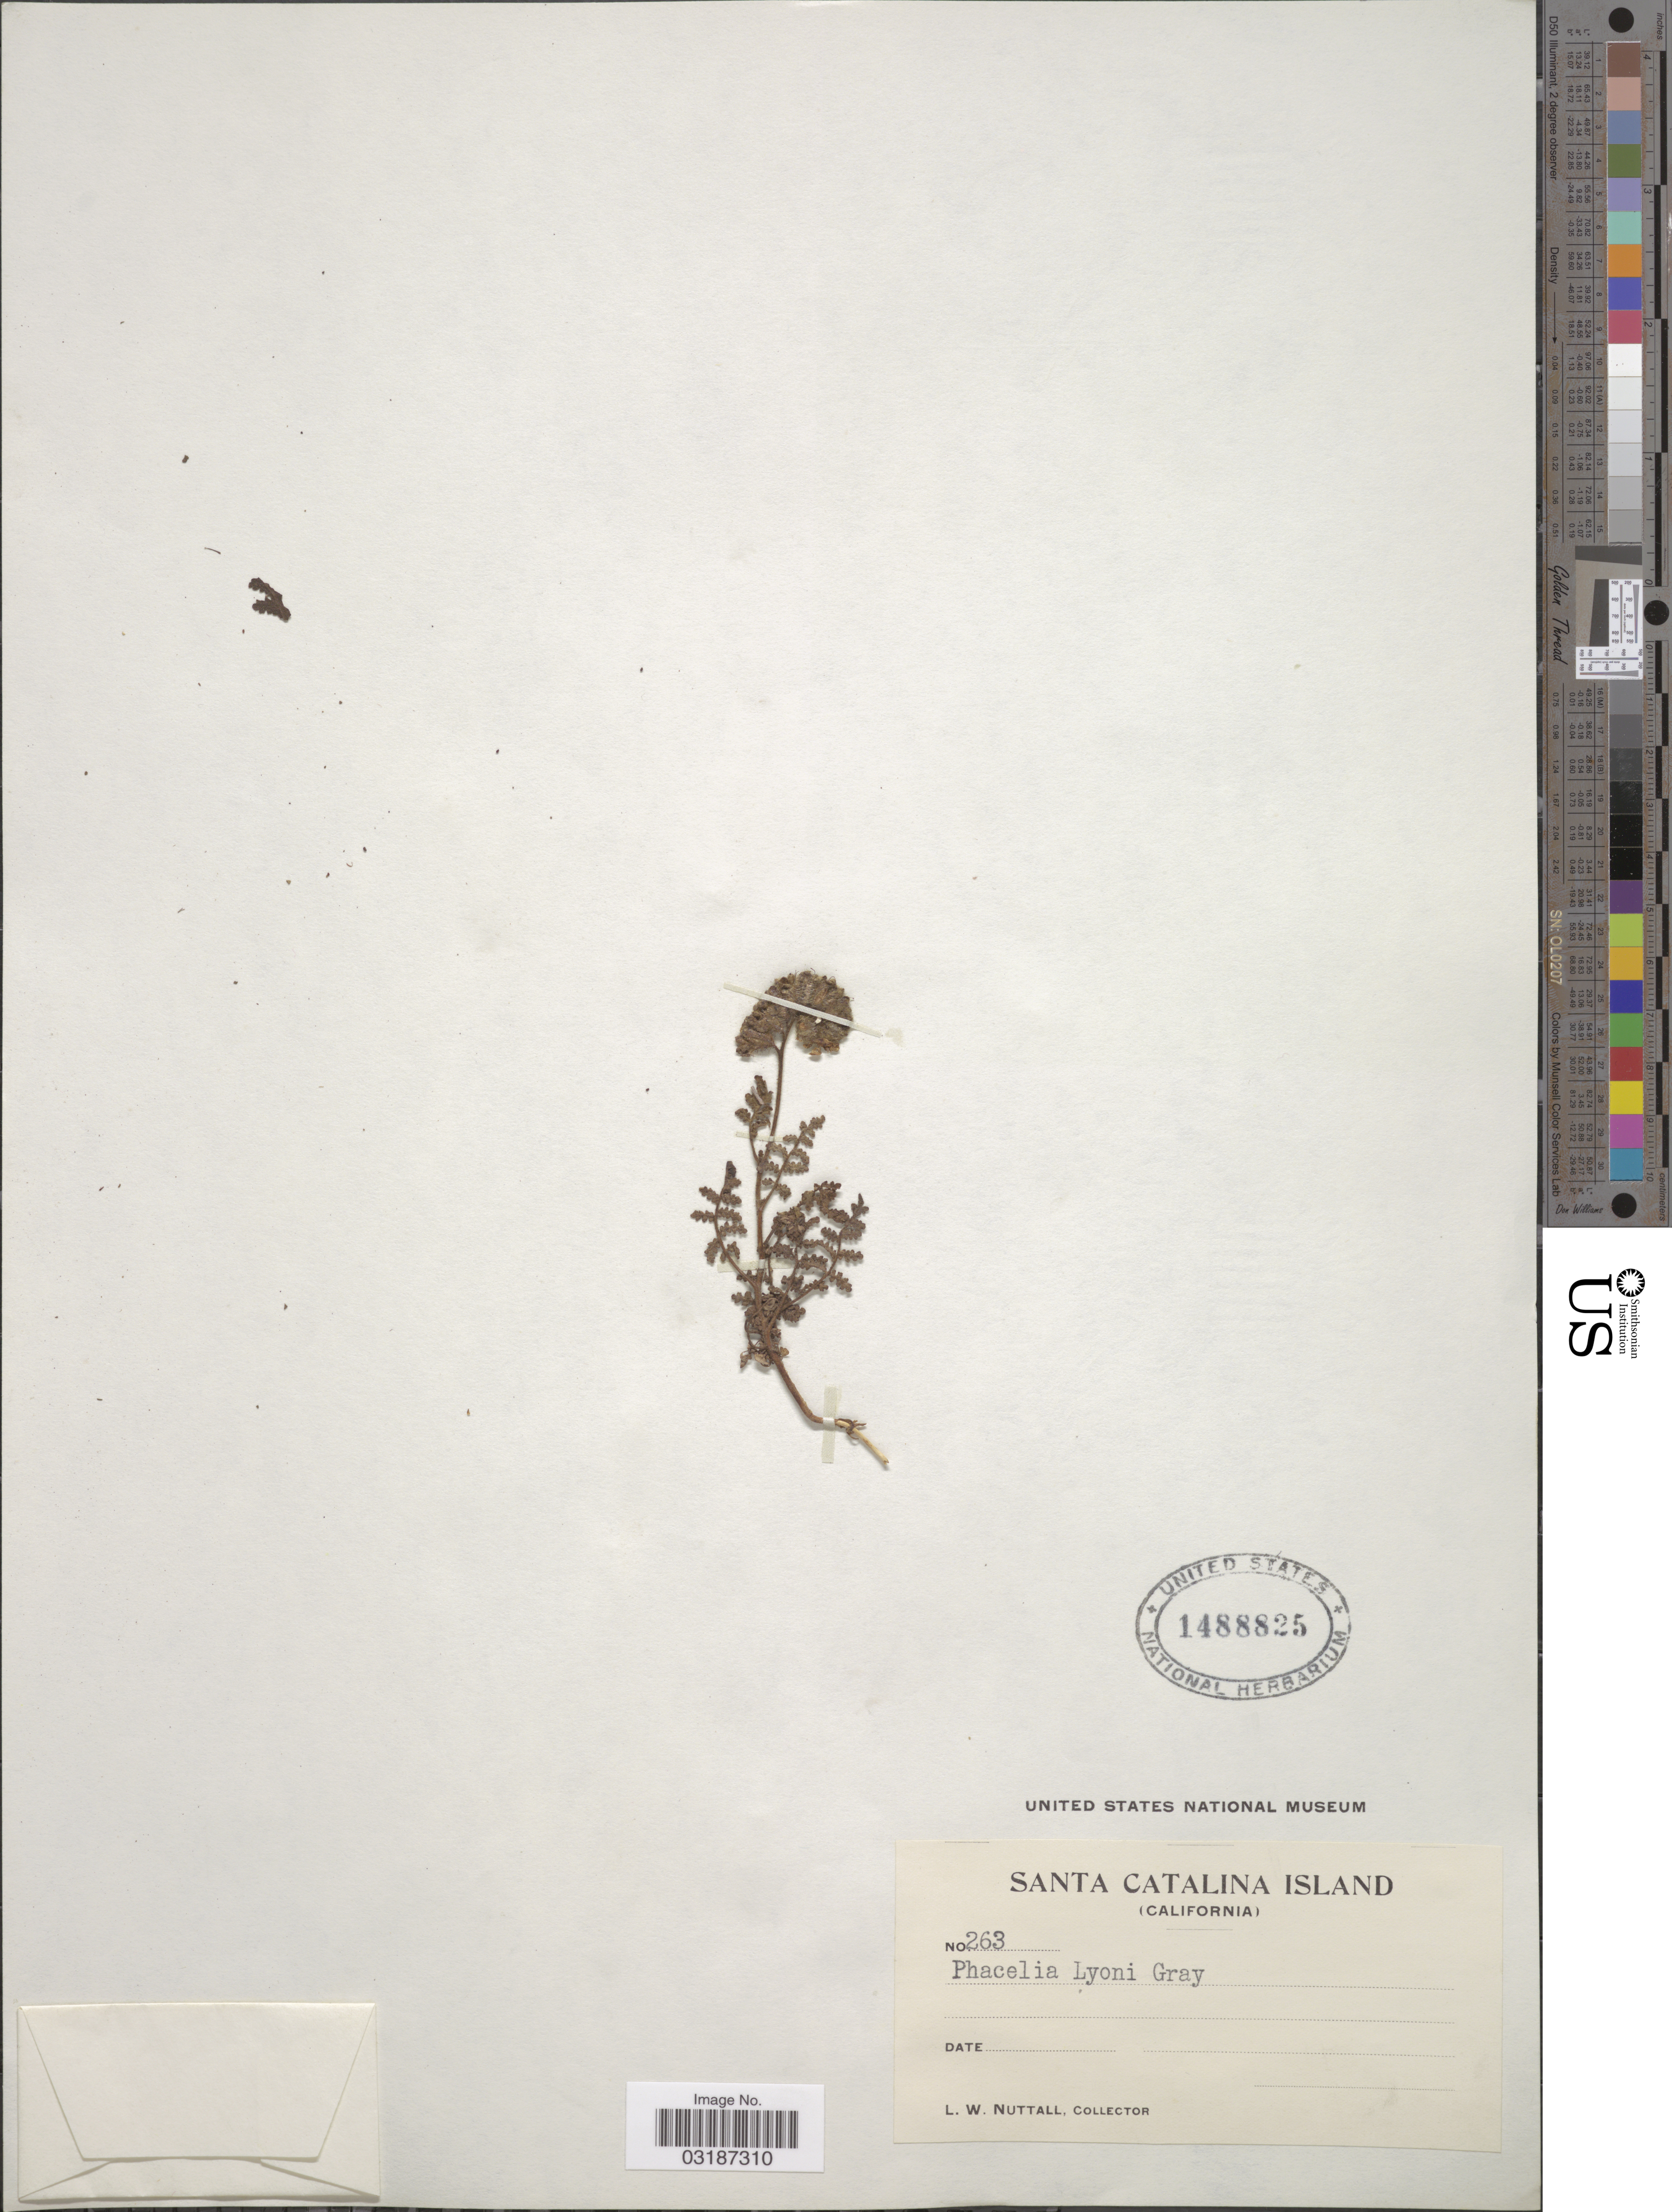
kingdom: Plantae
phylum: Tracheophyta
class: Magnoliopsida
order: Boraginales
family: Hydrophyllaceae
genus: Phacelia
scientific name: Phacelia lyonii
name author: A. Gray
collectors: L. W. Nuttall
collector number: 263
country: United States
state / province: California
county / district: Los Angeles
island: Santa Catalina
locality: Santa Catalina Island.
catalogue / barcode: US 1488825